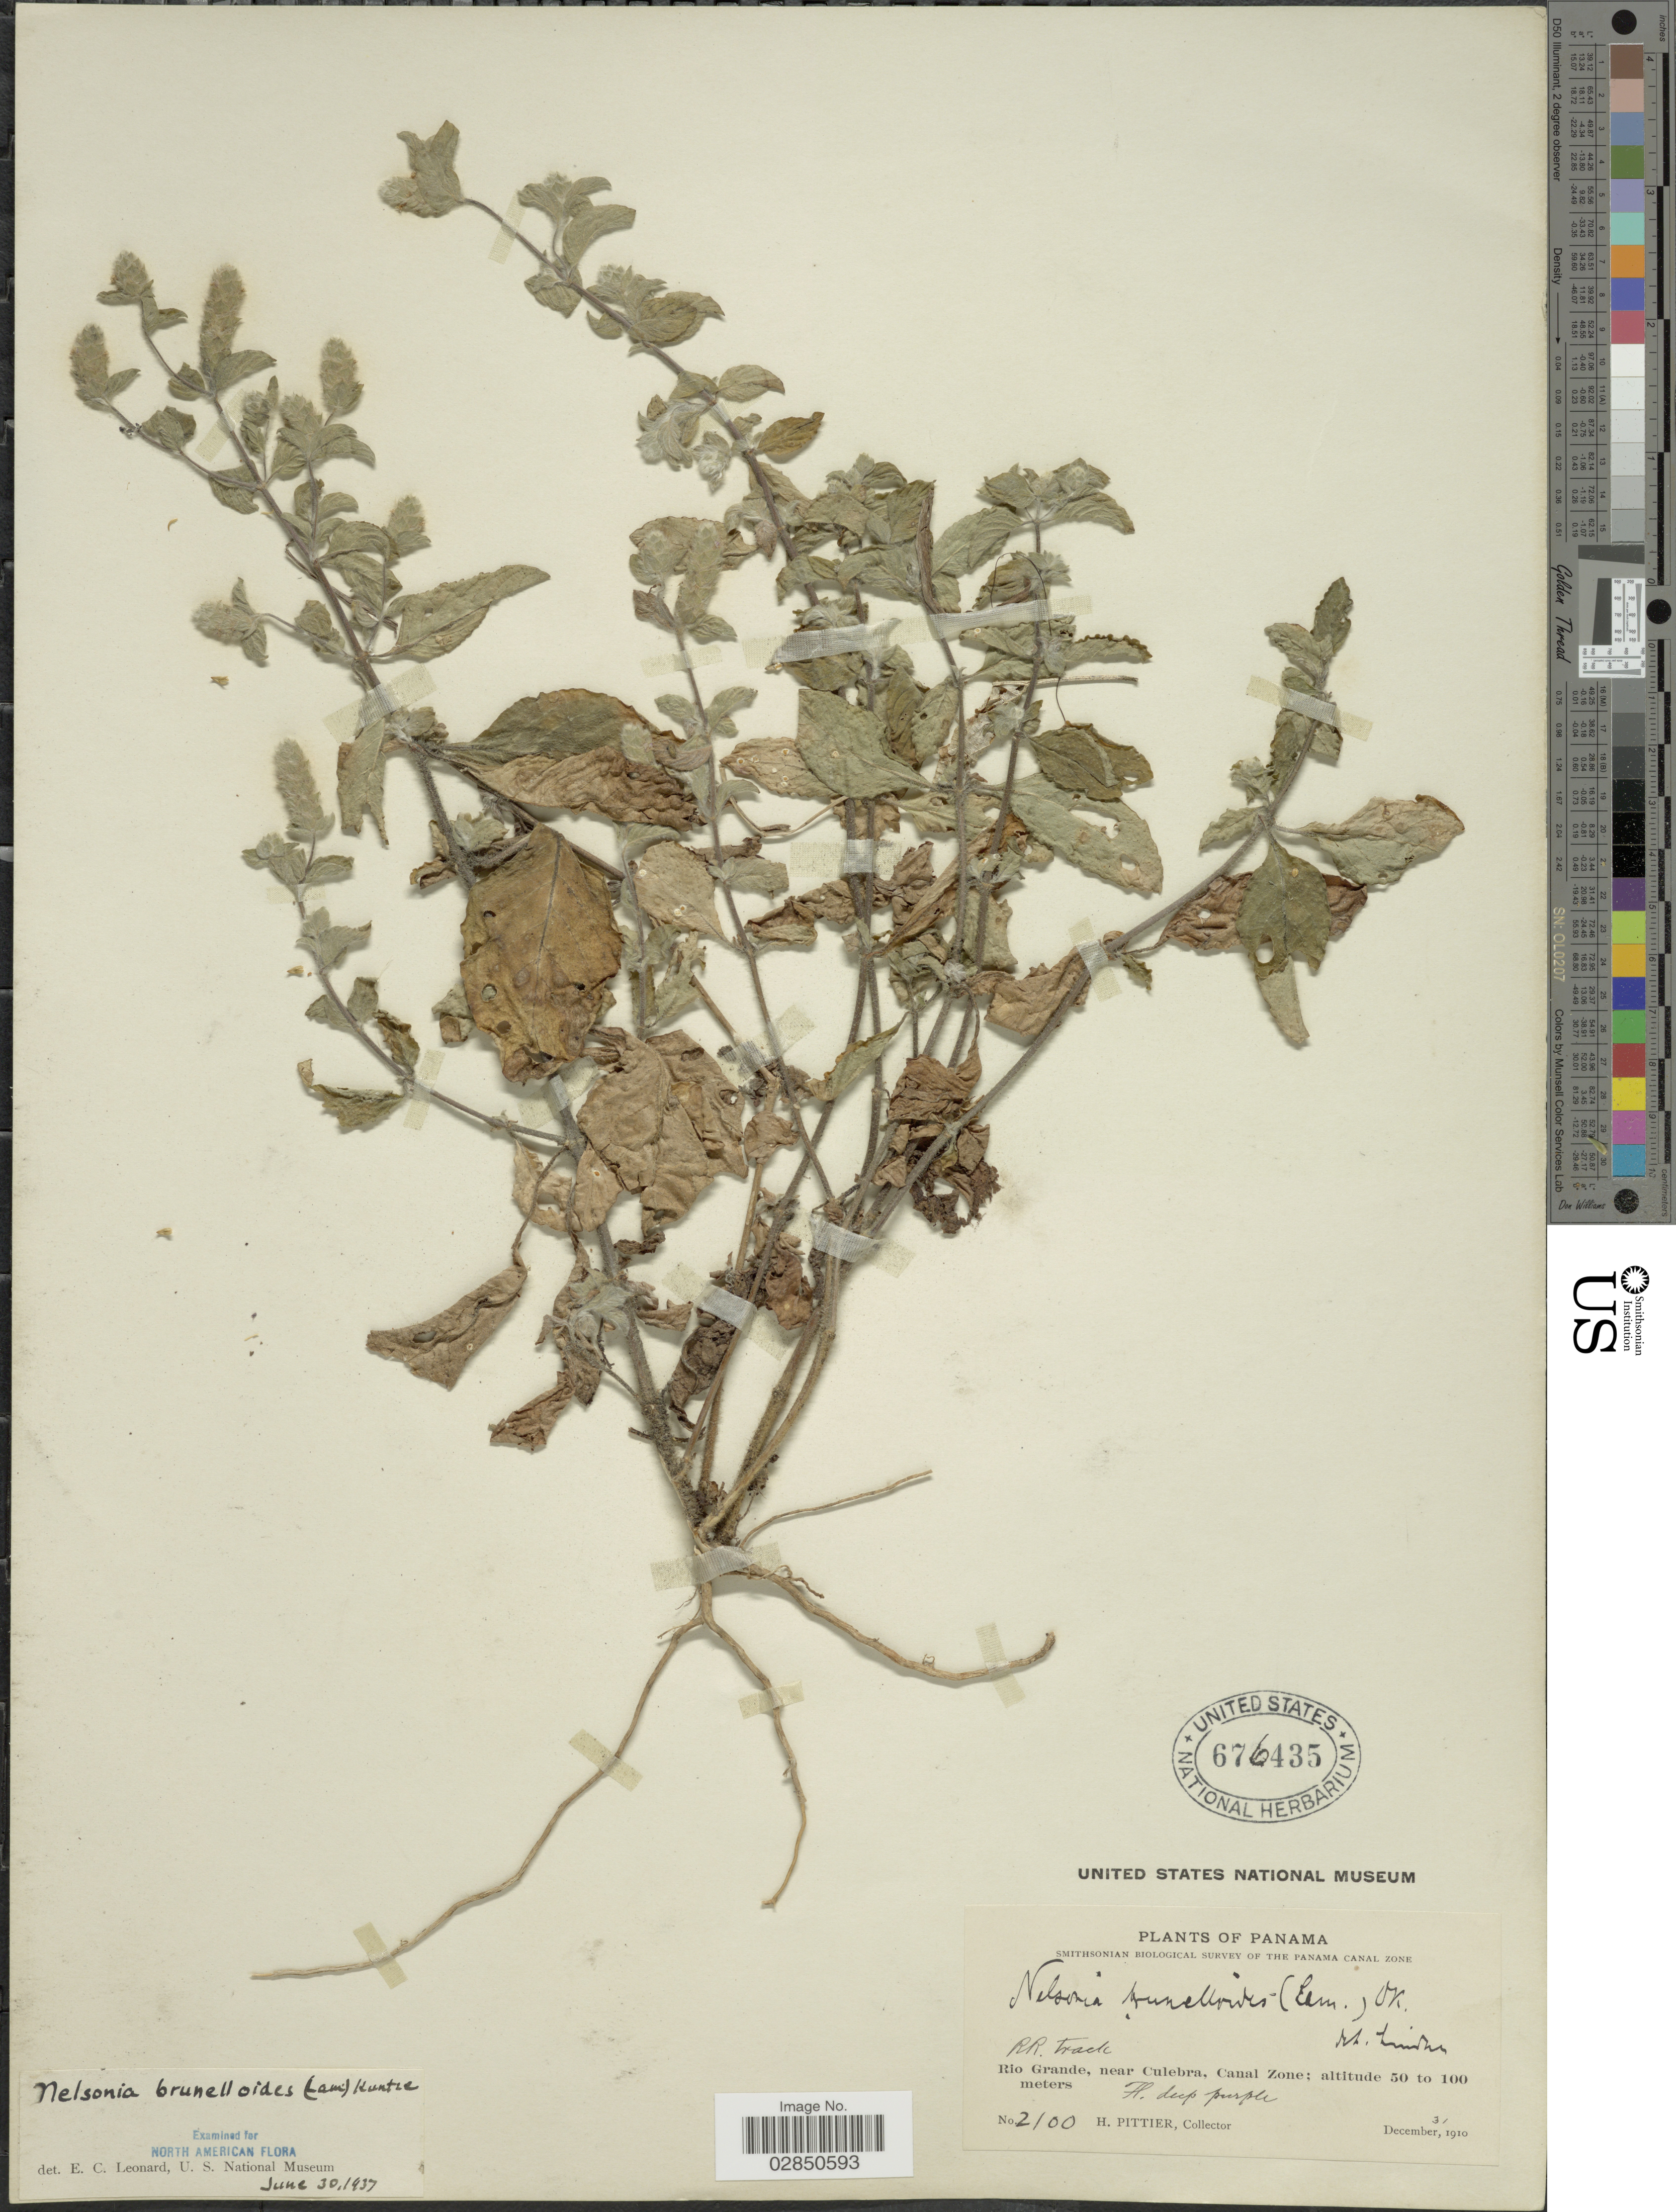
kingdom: Plantae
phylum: Tracheophyta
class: Magnoliopsida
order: Lamiales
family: Acanthaceae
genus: Nelsonia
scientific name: Nelsonia brunelloides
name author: (Lam.) Kuntze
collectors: H. F. Pittier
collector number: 2100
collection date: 1910-12-31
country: Panama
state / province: Colón / Panamá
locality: Rio Grande, near Culebra, Canal Zone.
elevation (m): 50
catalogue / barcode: US 676435